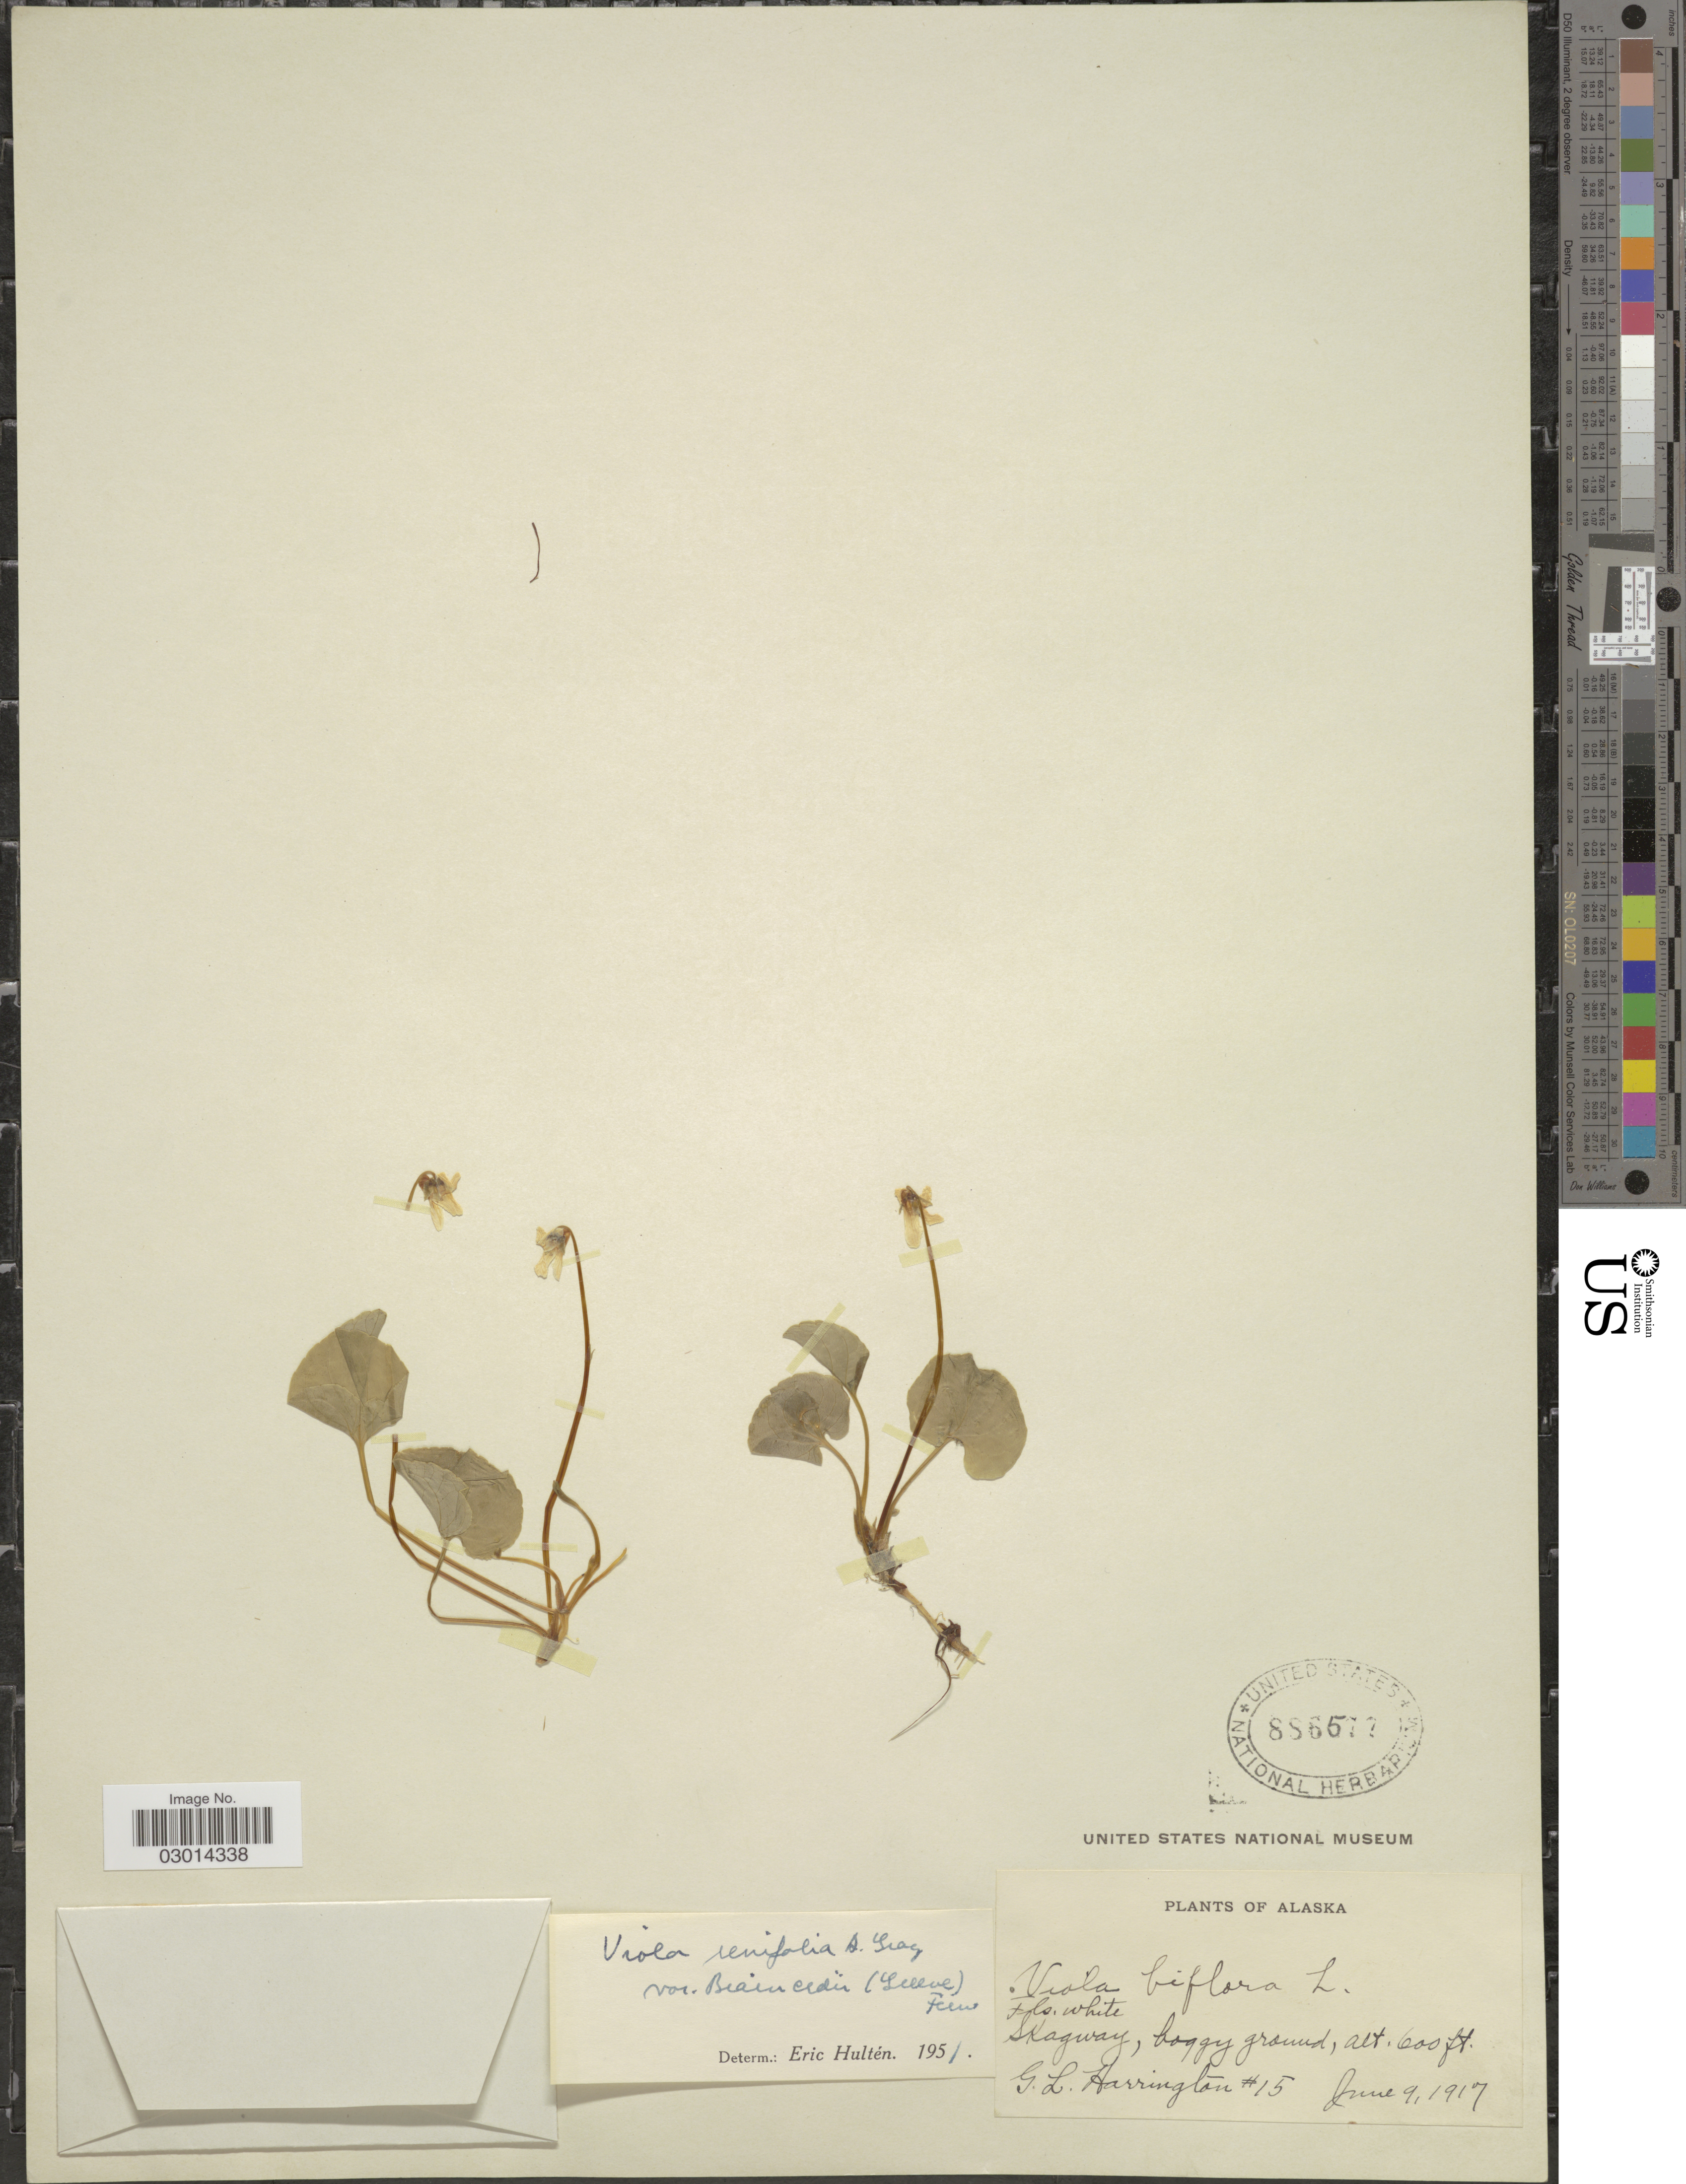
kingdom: Plantae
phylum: Tracheophyta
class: Magnoliopsida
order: Malpighiales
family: Violaceae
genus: Viola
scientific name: Viola renifolia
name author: A. Gray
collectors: G. Harrington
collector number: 15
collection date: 1917-06-09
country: United States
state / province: Alaska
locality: Skagway.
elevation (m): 183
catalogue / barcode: US 886577